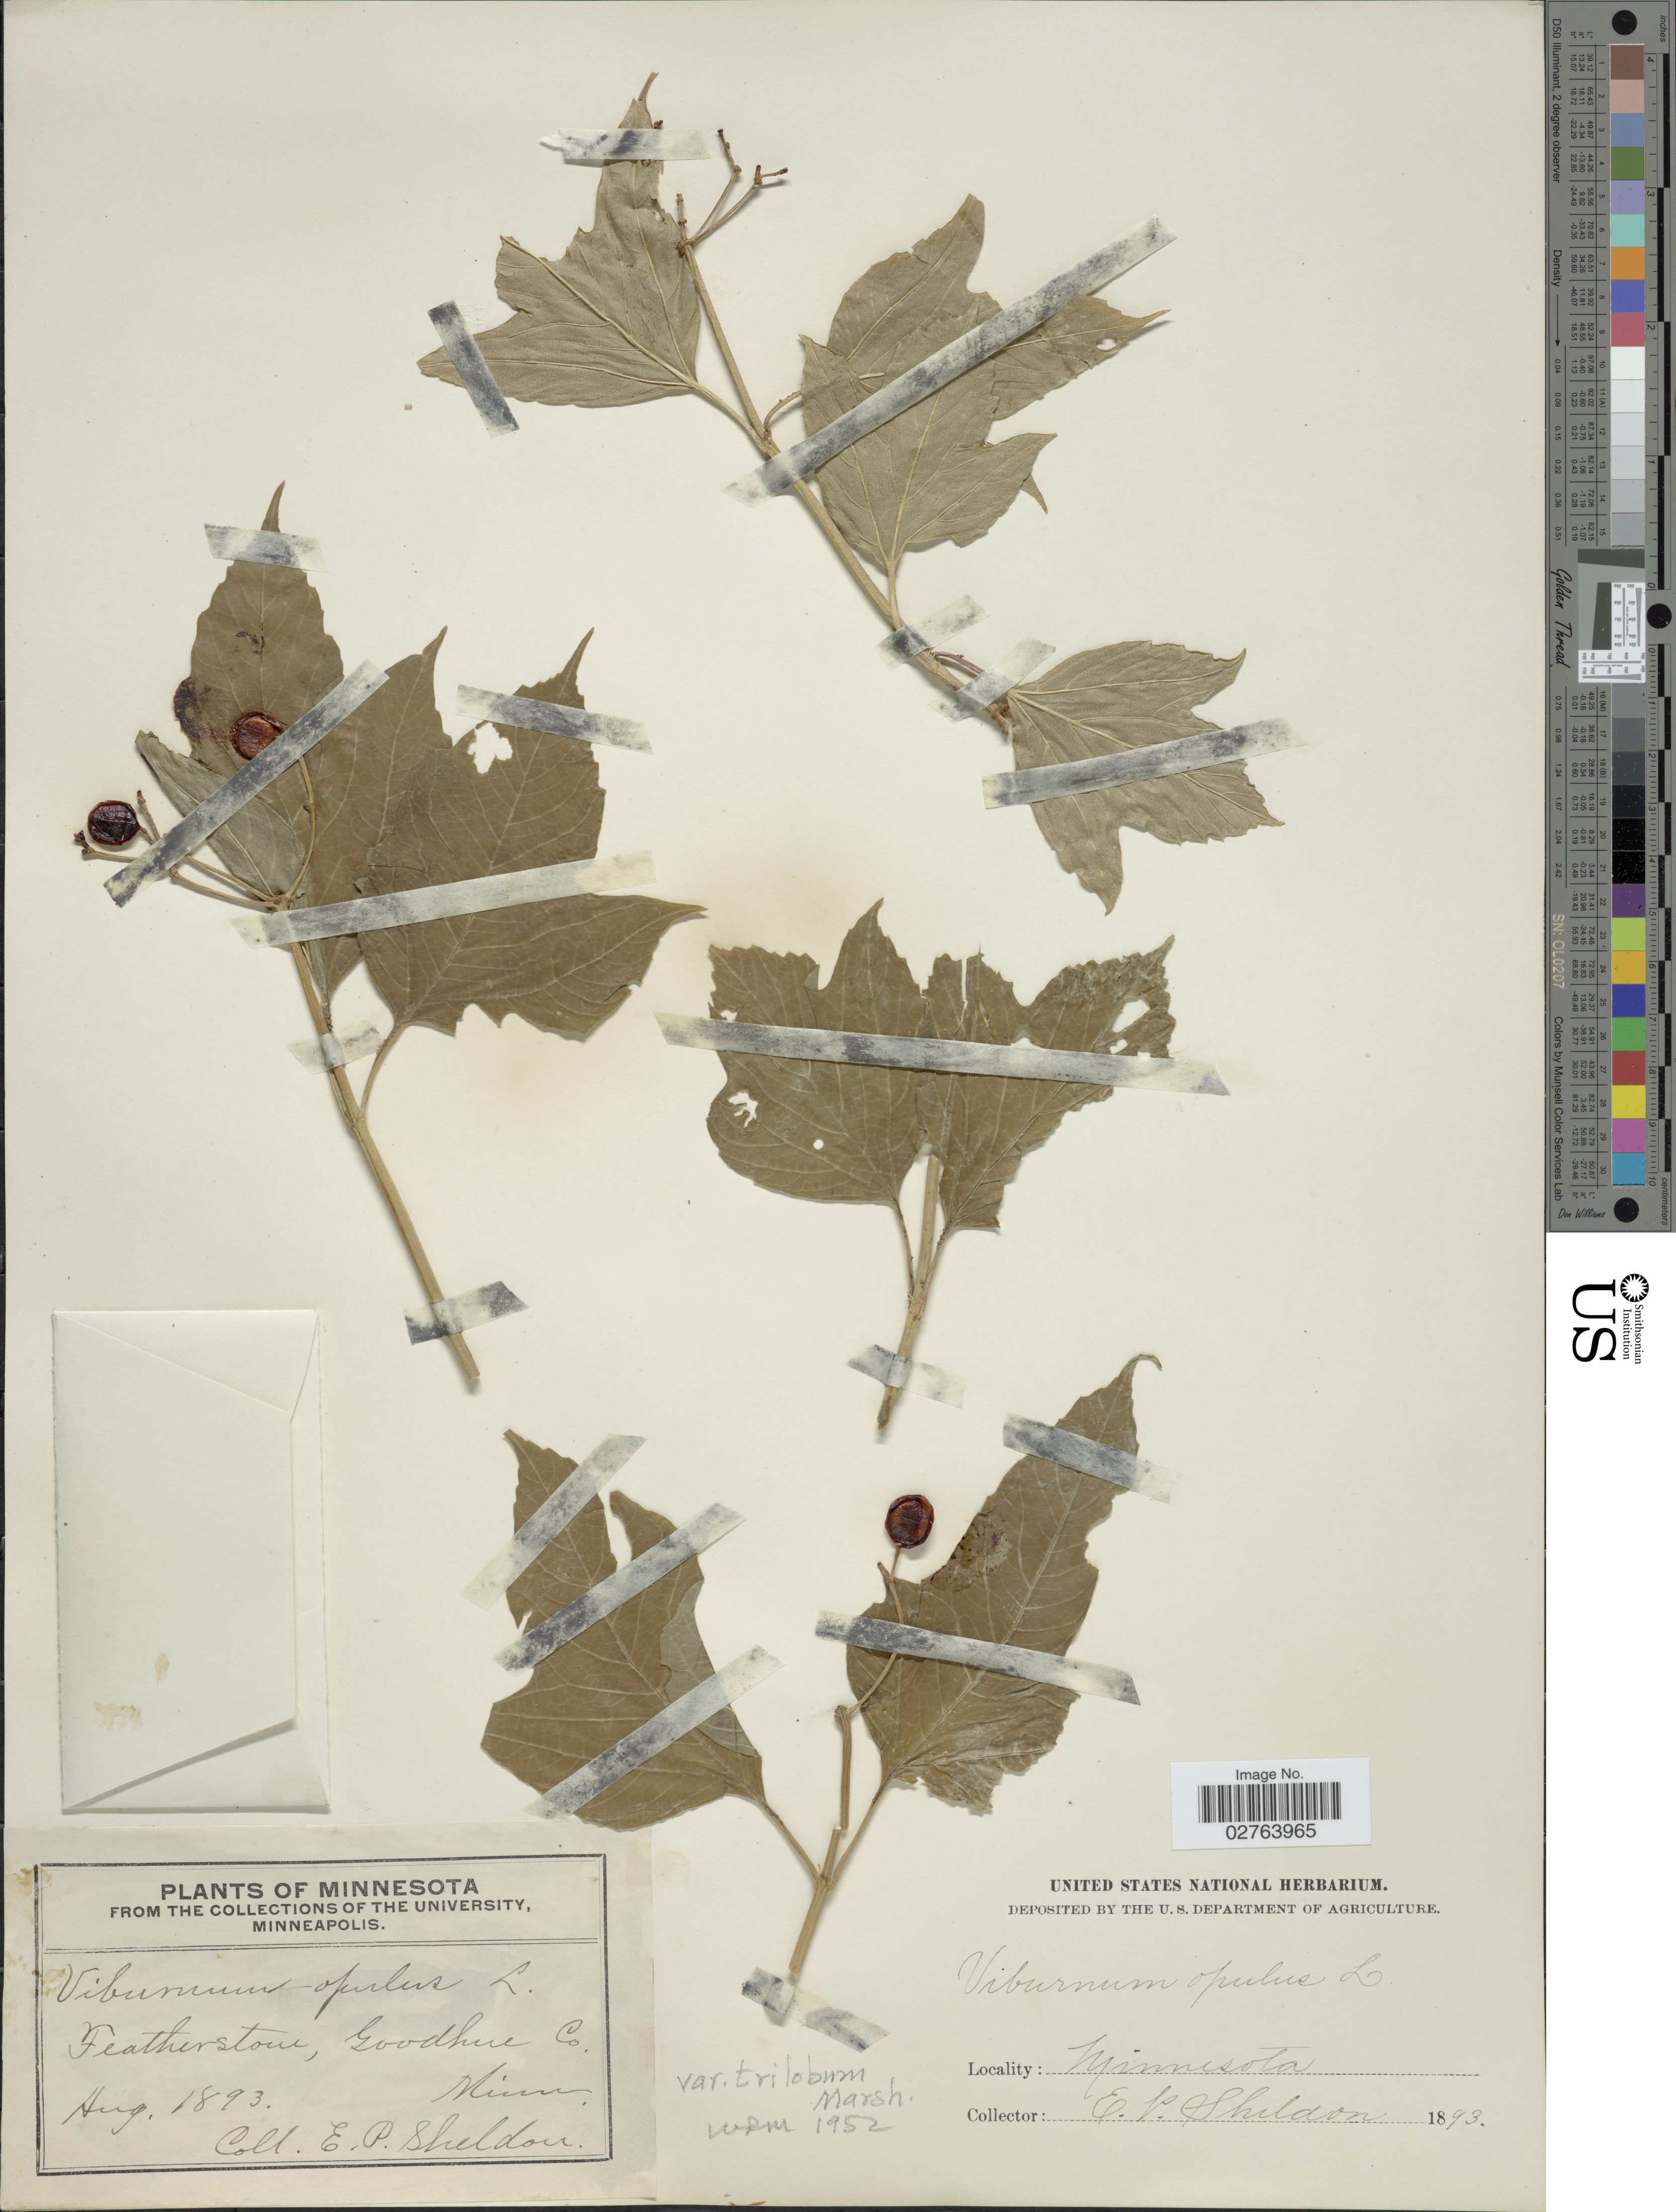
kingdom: Plantae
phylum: Tracheophyta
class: Magnoliopsida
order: Dipsacales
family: Viburnaceae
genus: Viburnum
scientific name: Viburnum opulus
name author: L.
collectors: E. P. Sheldon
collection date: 1893-08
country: United States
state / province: Minnesota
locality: Featherstone, Goodhue Co.